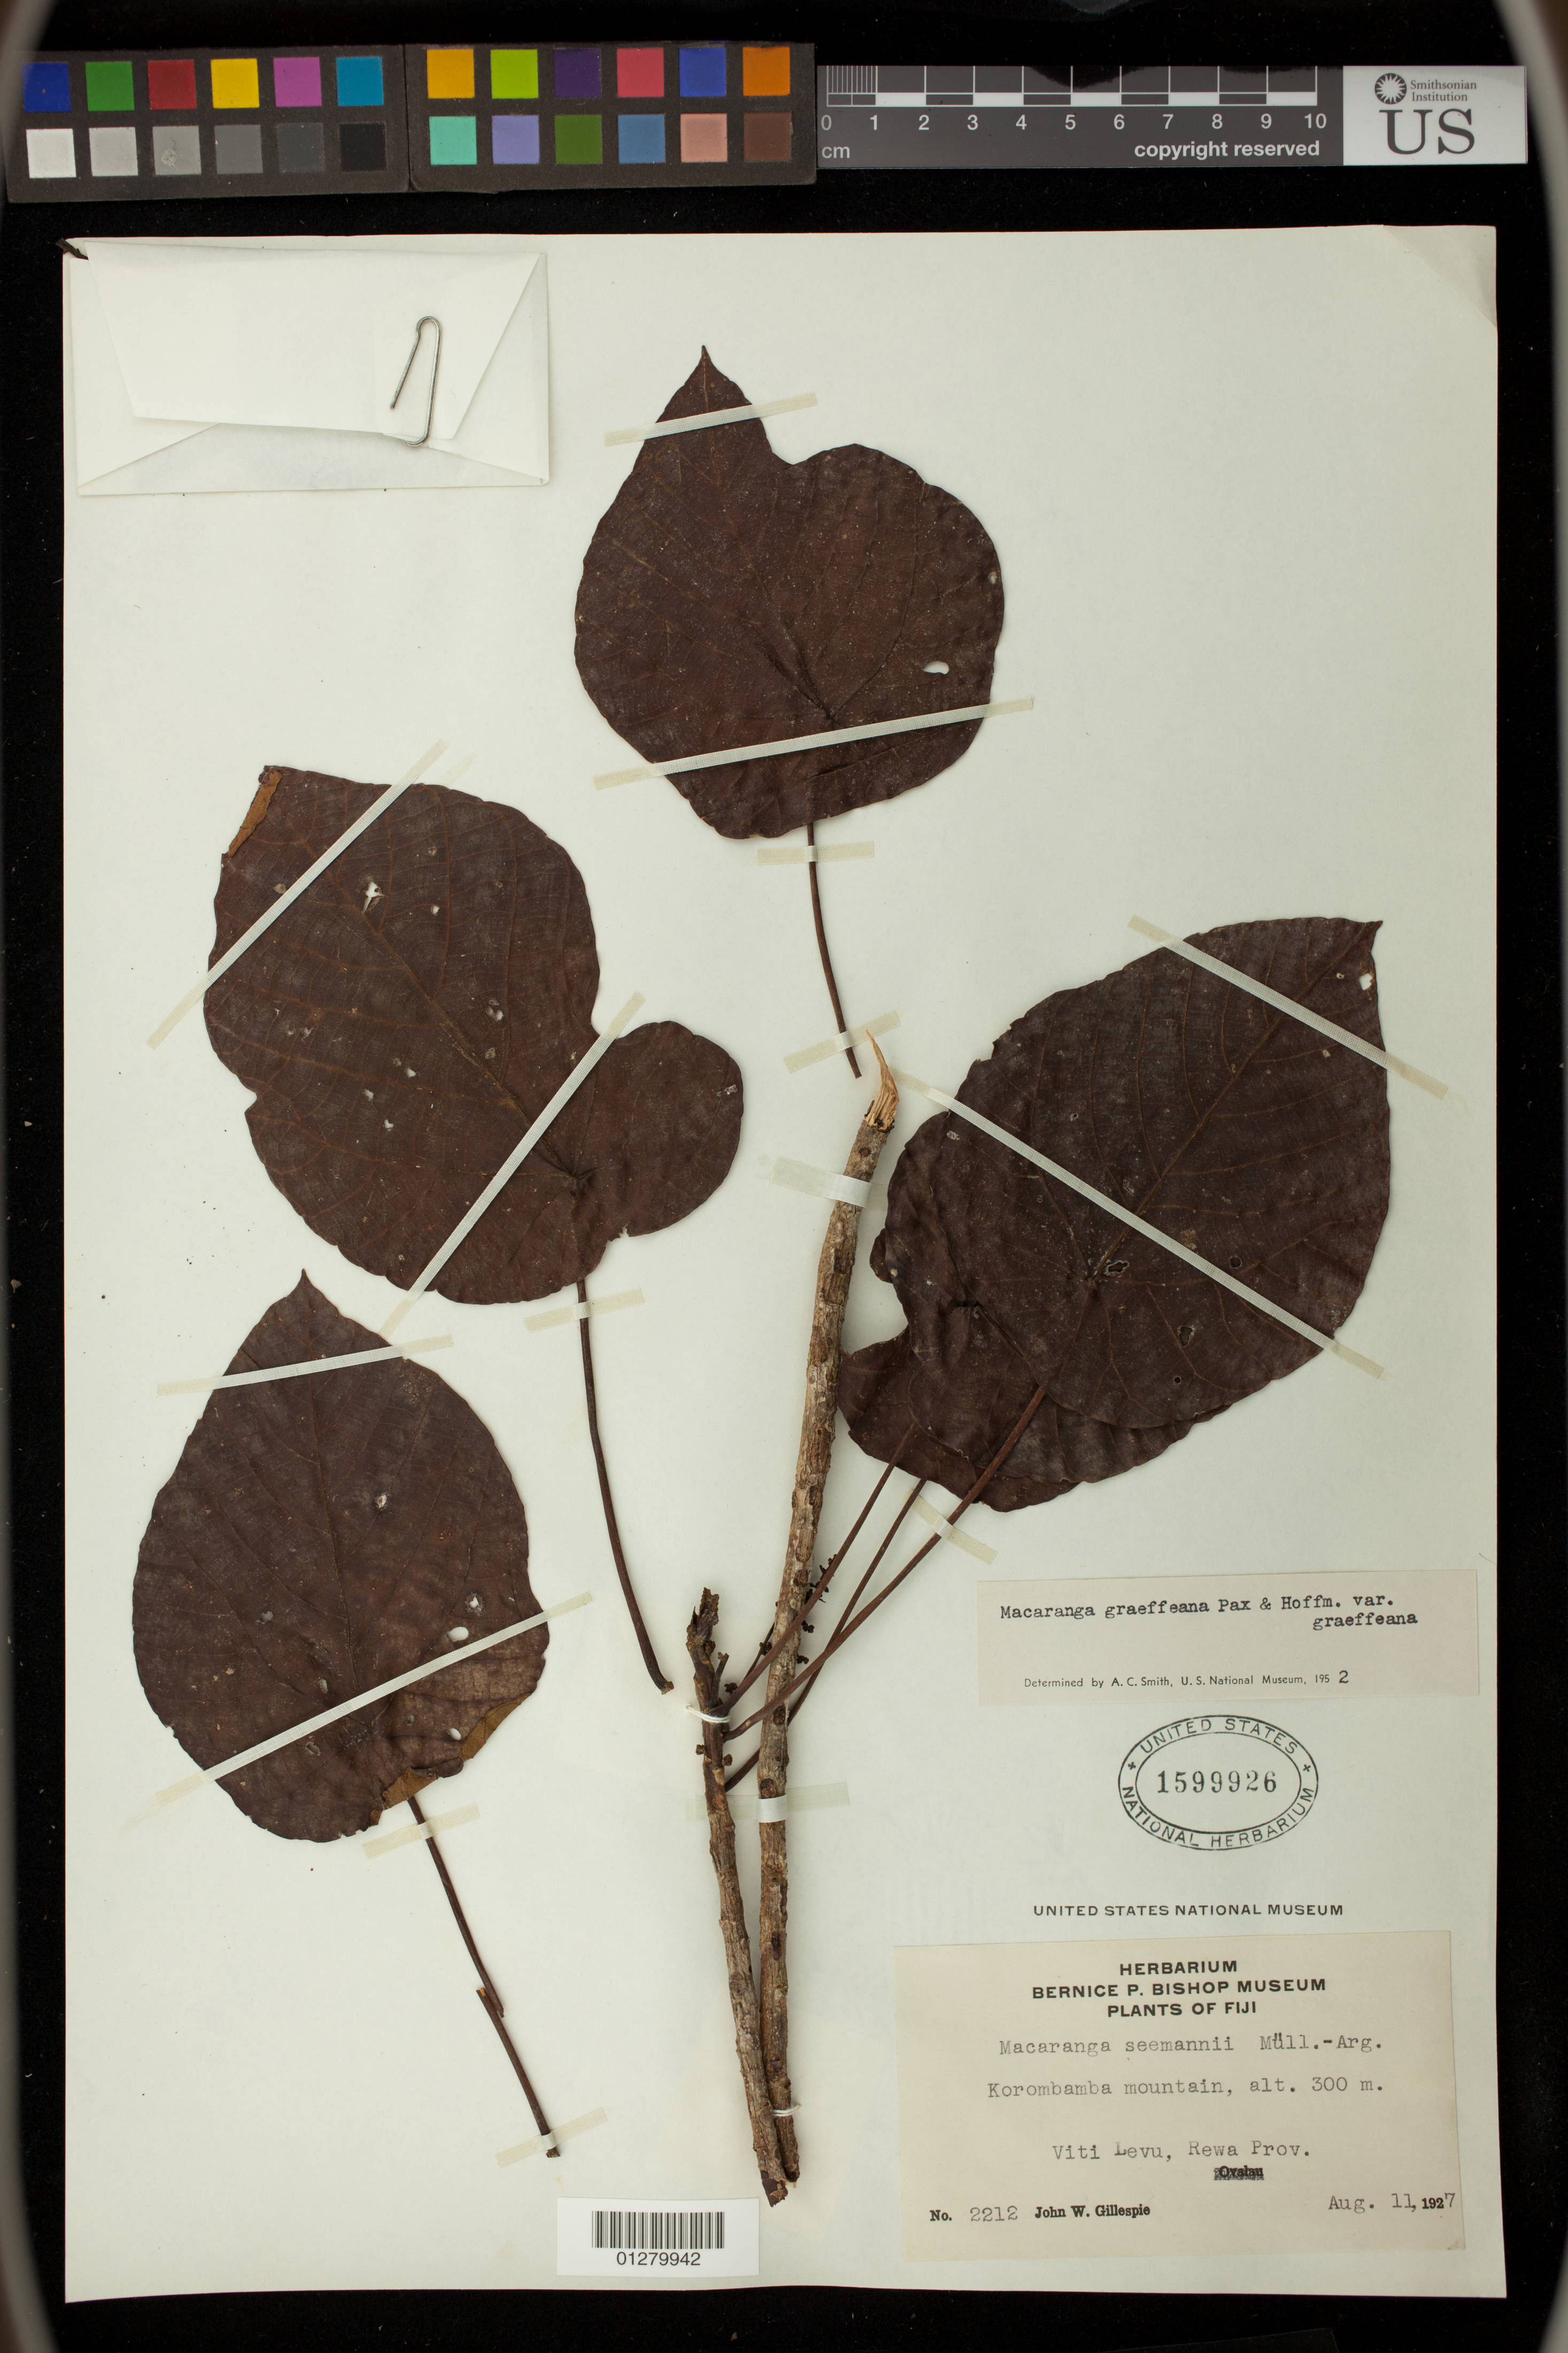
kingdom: Plantae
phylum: Tracheophyta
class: Magnoliopsida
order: Malpighiales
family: Euphorbiaceae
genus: Macaranga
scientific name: Macaranga graeffeana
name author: Pax & K. Hoffm.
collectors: J. W. Gillespie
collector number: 2212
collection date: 1927-08-11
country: Fiji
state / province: Central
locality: Viti Levu, Rewa Prov.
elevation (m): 300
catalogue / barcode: US 1599926